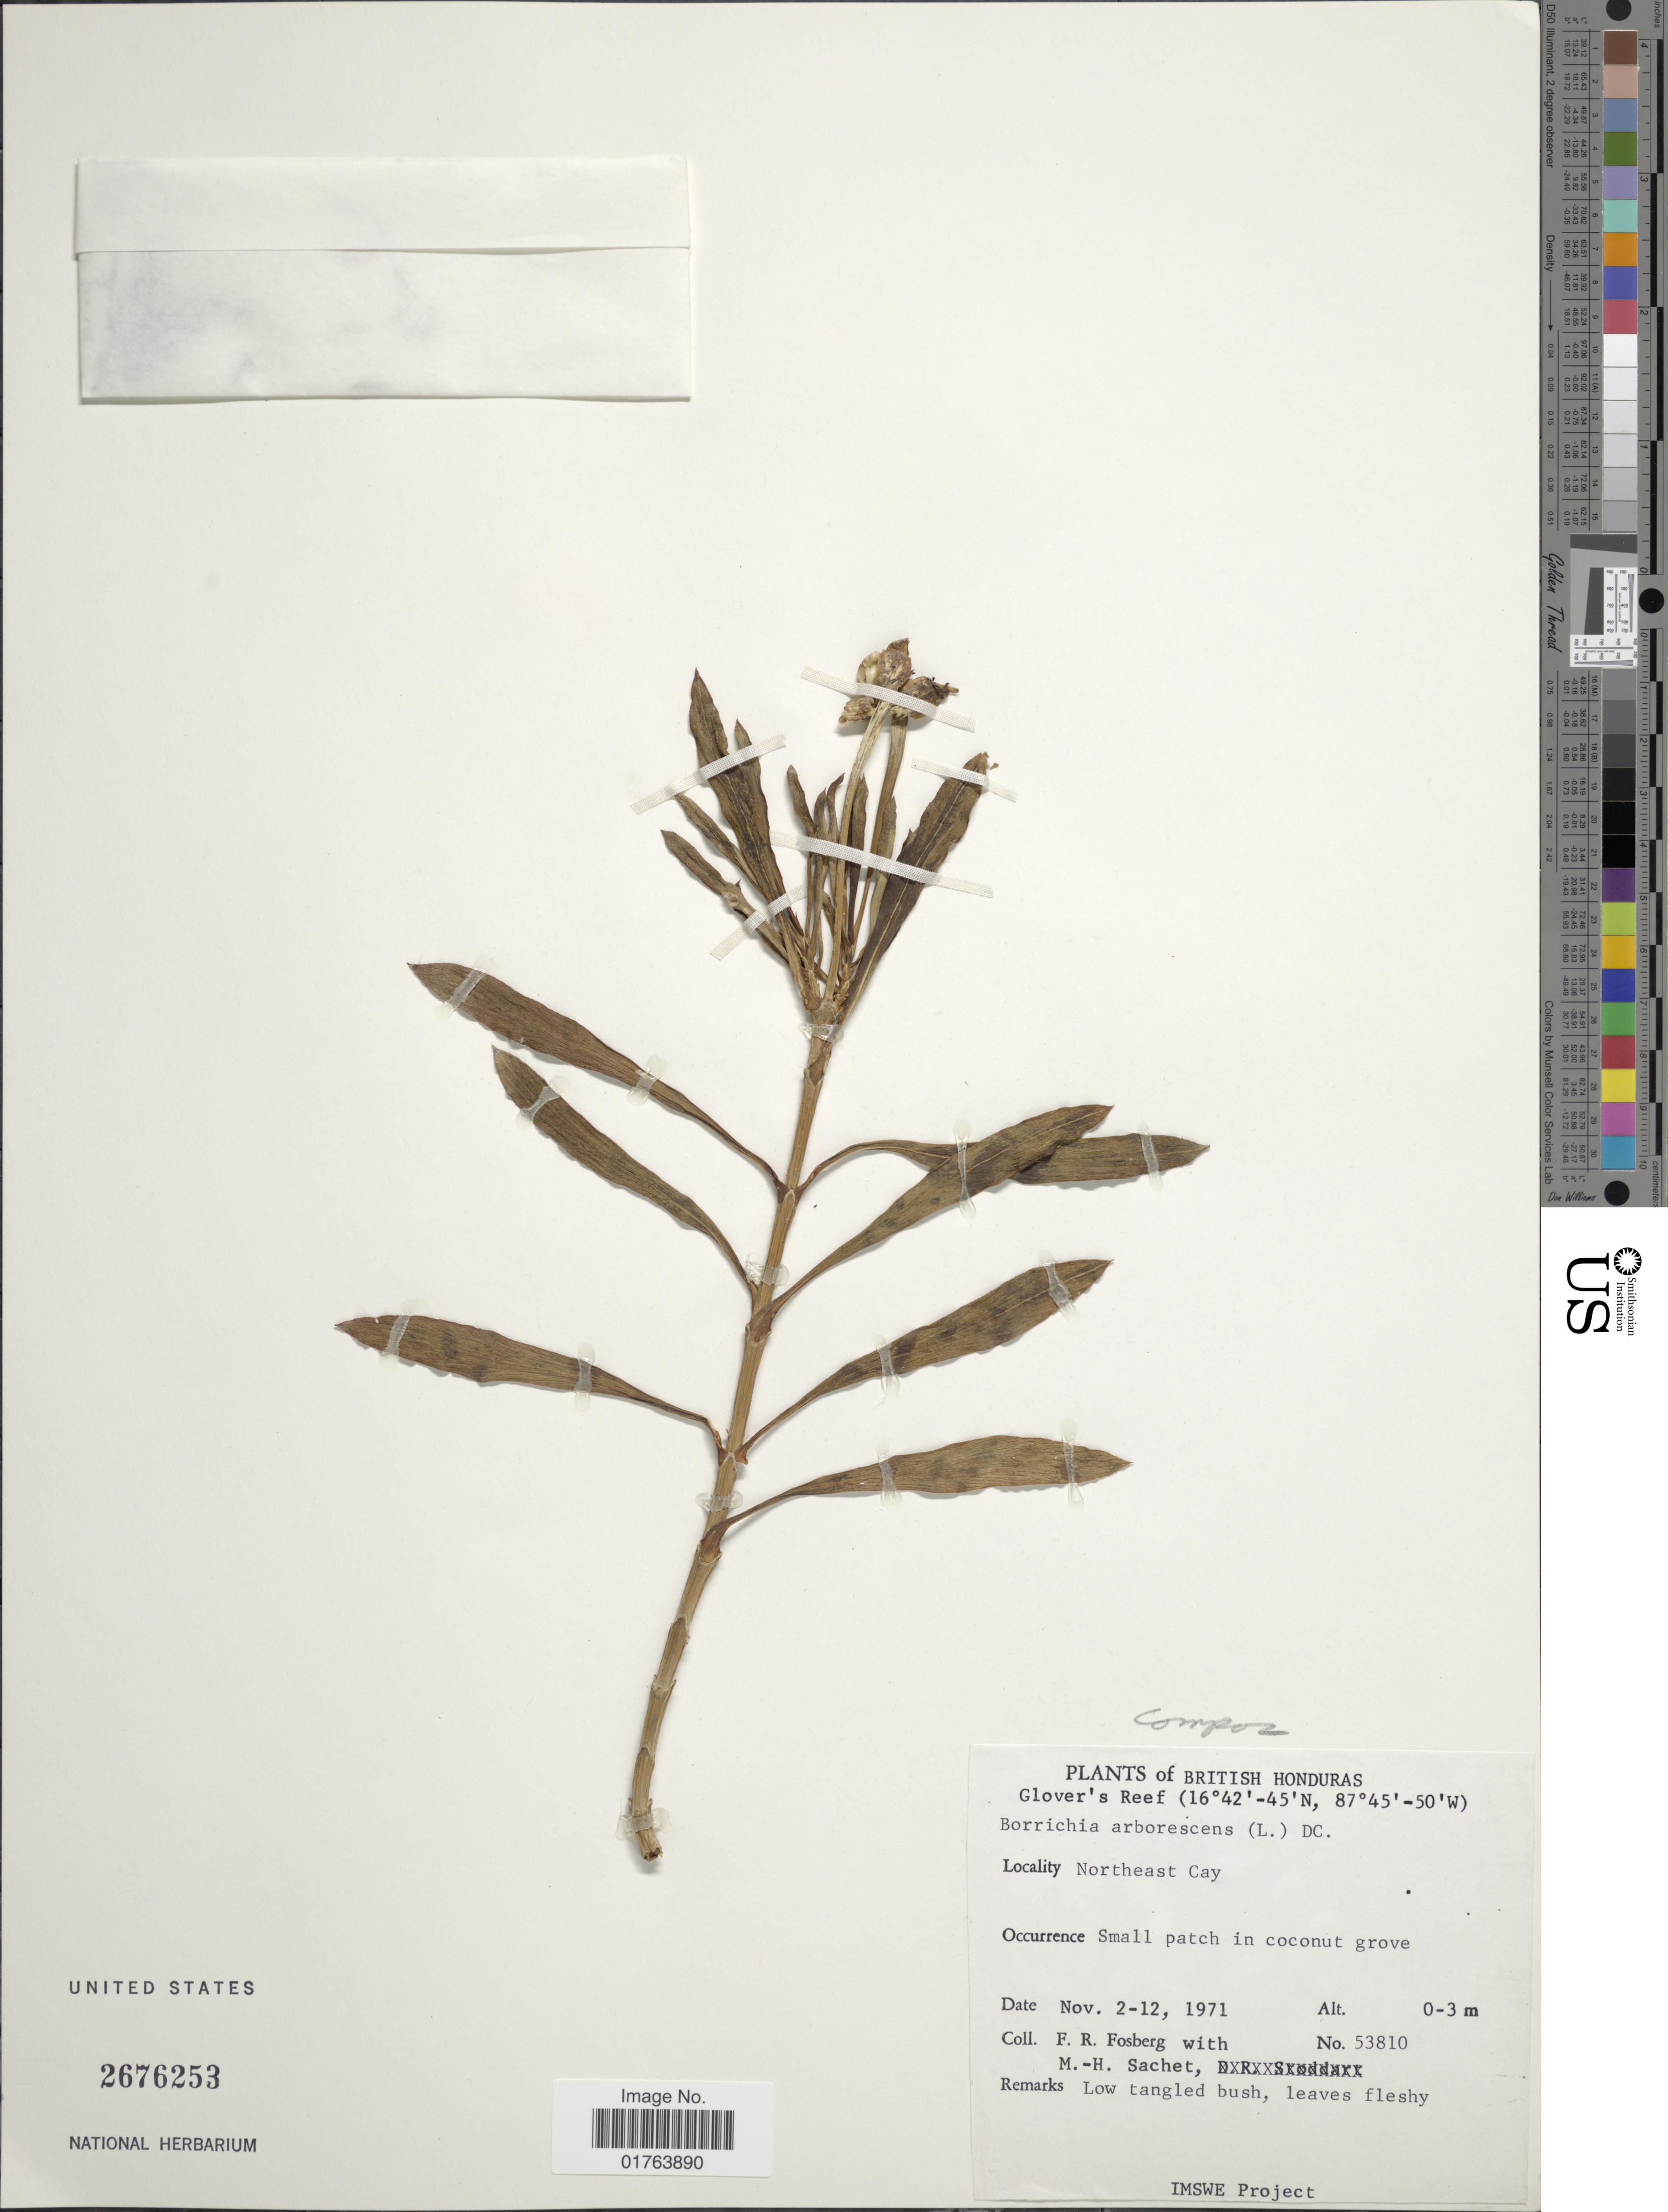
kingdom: Plantae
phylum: Tracheophyta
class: Magnoliopsida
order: Asterales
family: Asteraceae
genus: Borrichia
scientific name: Borrichia arborescens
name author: (L.) DC.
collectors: F. R. Fosberg & M.-H. Sachet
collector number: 53810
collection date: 1971-11-02/1971-11-12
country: Belize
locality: British Honduras, Glover's Reef, Northeast Cay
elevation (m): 0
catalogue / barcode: US 2676253